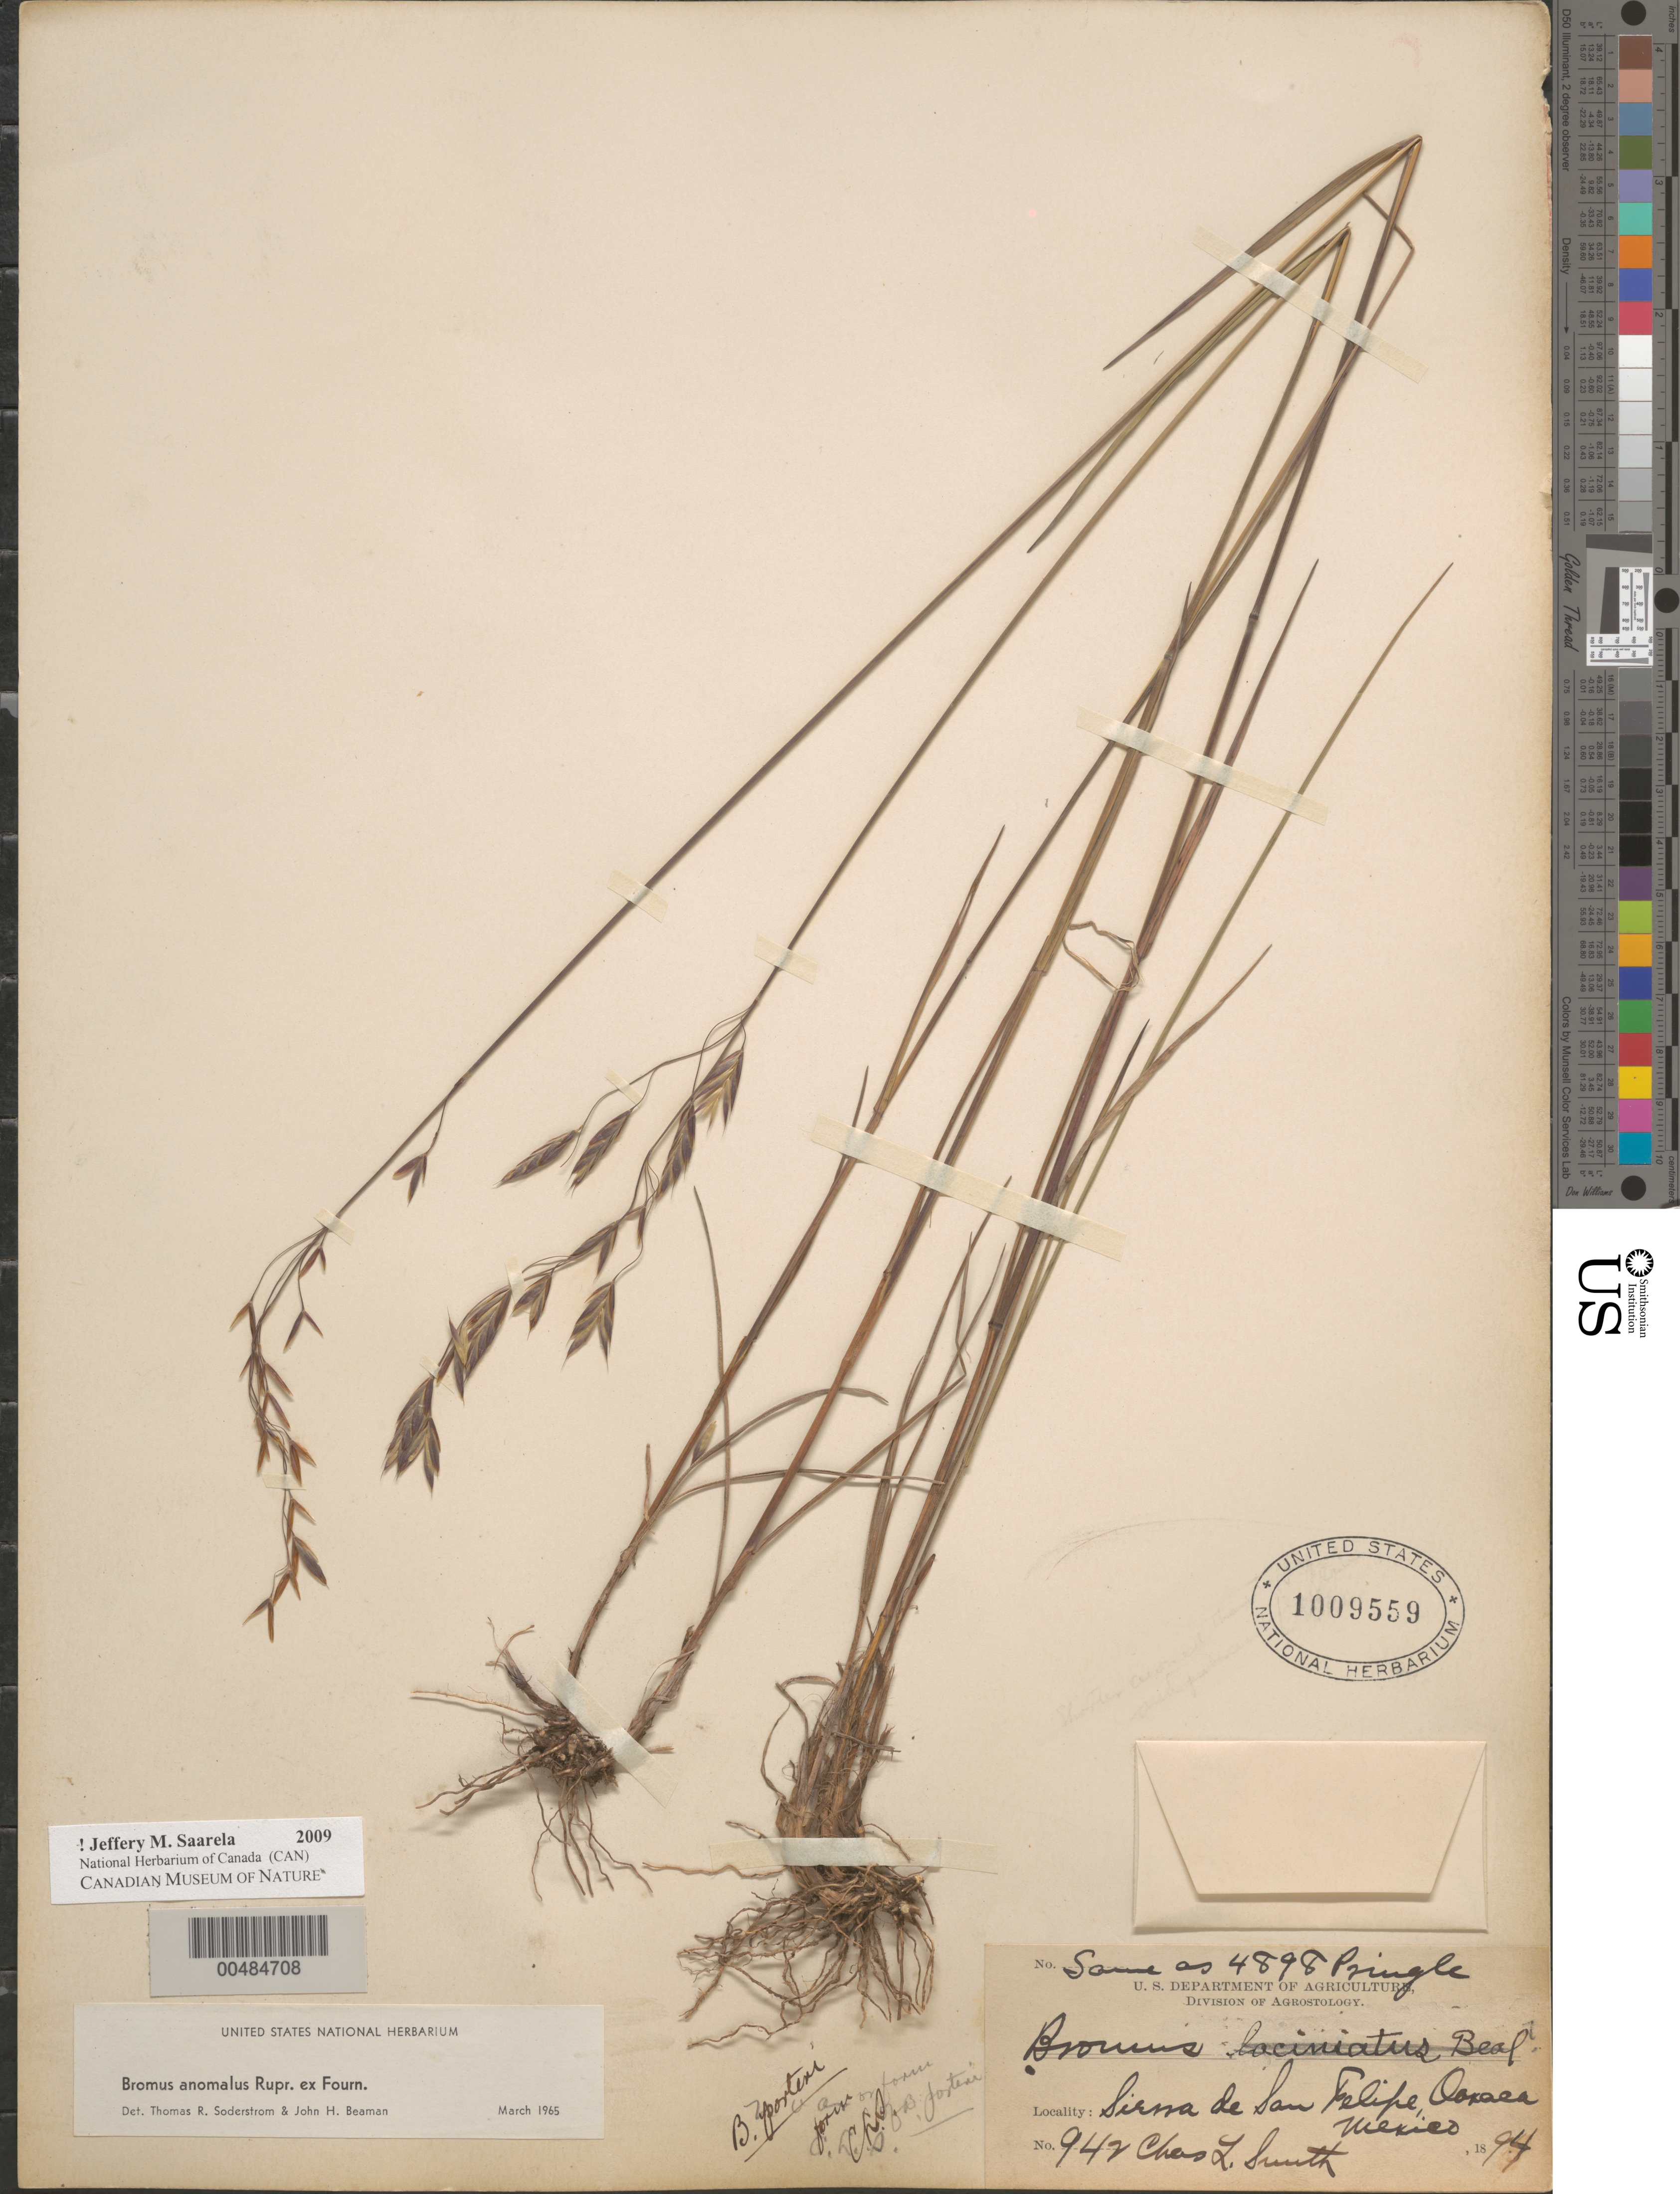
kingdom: Plantae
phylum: Tracheophyta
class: Liliopsida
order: Poales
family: Poaceae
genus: Bromus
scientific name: Bromus anomalus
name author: Rupr. ex E. Fourn.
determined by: Soderstrom, T. R.; Beaman, J. H.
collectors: C. L. Smith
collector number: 942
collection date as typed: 1894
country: Mexico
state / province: Oaxaca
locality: Sierra de San Felipe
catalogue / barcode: US 1009559